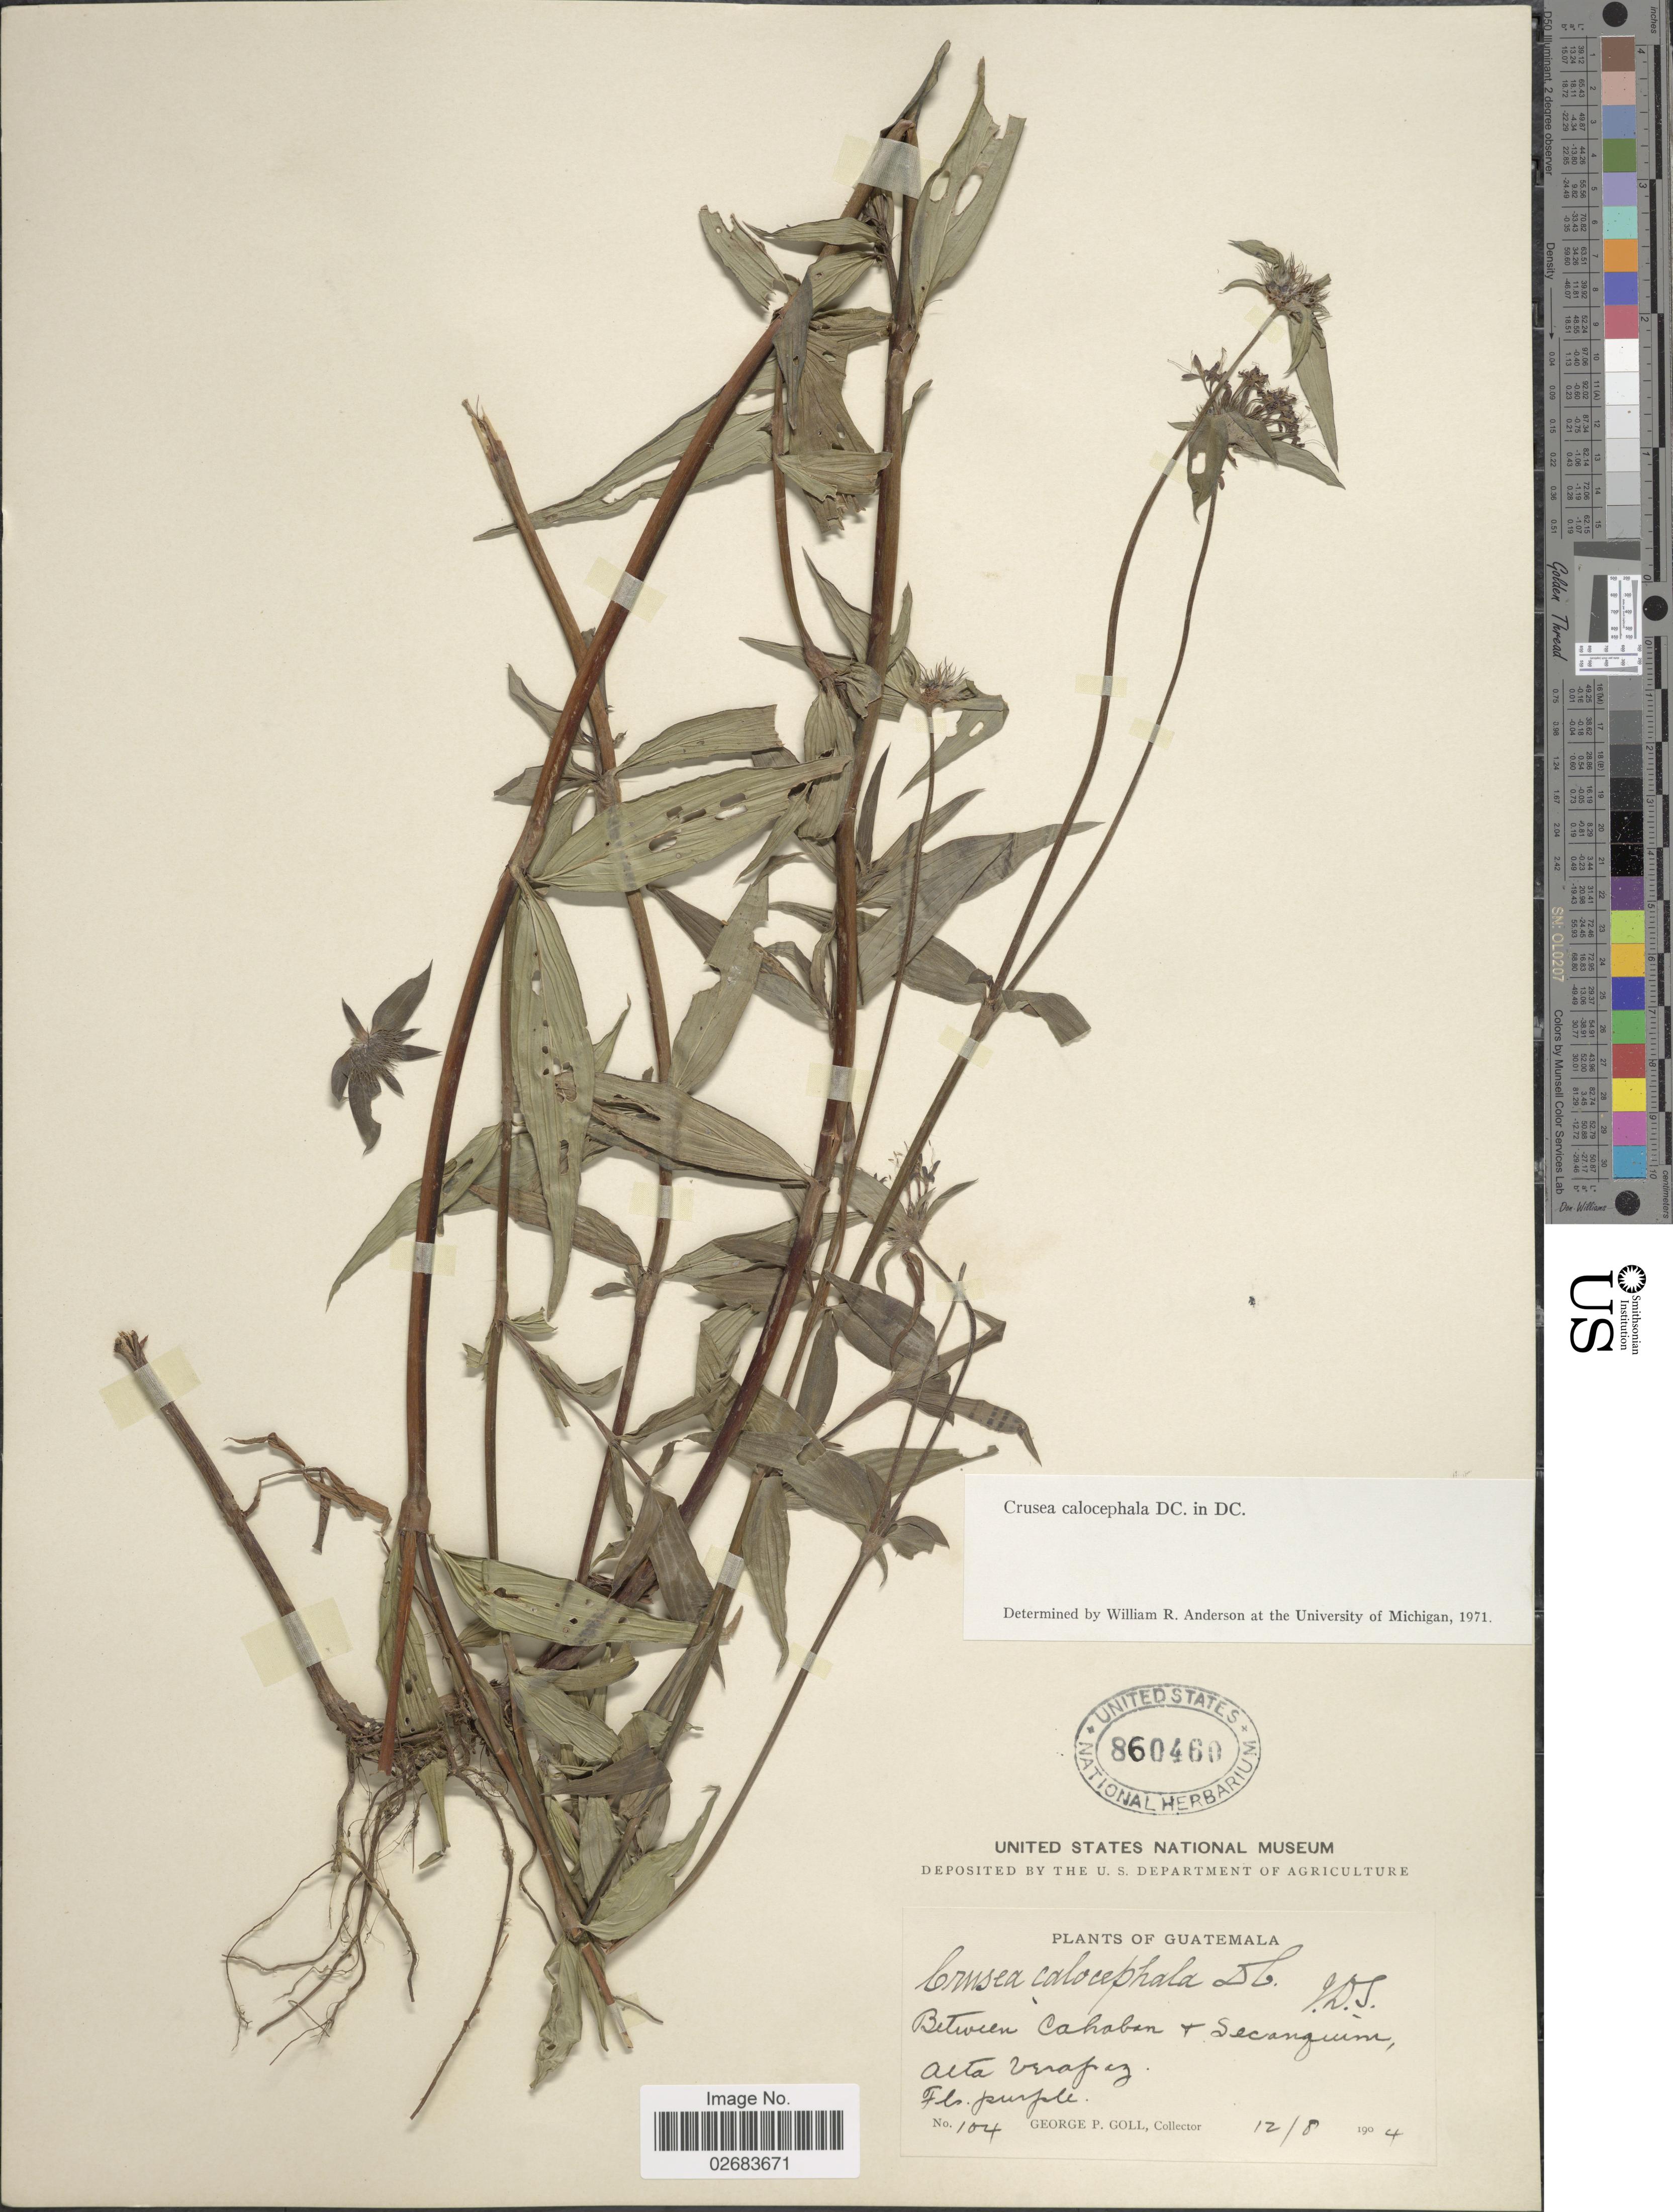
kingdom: Plantae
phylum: Tracheophyta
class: Magnoliopsida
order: Gentianales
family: Rubiaceae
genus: Crusea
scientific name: Crusea calocephala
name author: DC.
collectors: G. P. Goll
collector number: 104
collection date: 1904-08-12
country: Guatemala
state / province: Alta Verapaz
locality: Between Cahaban & Secanquim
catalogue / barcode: US 860460